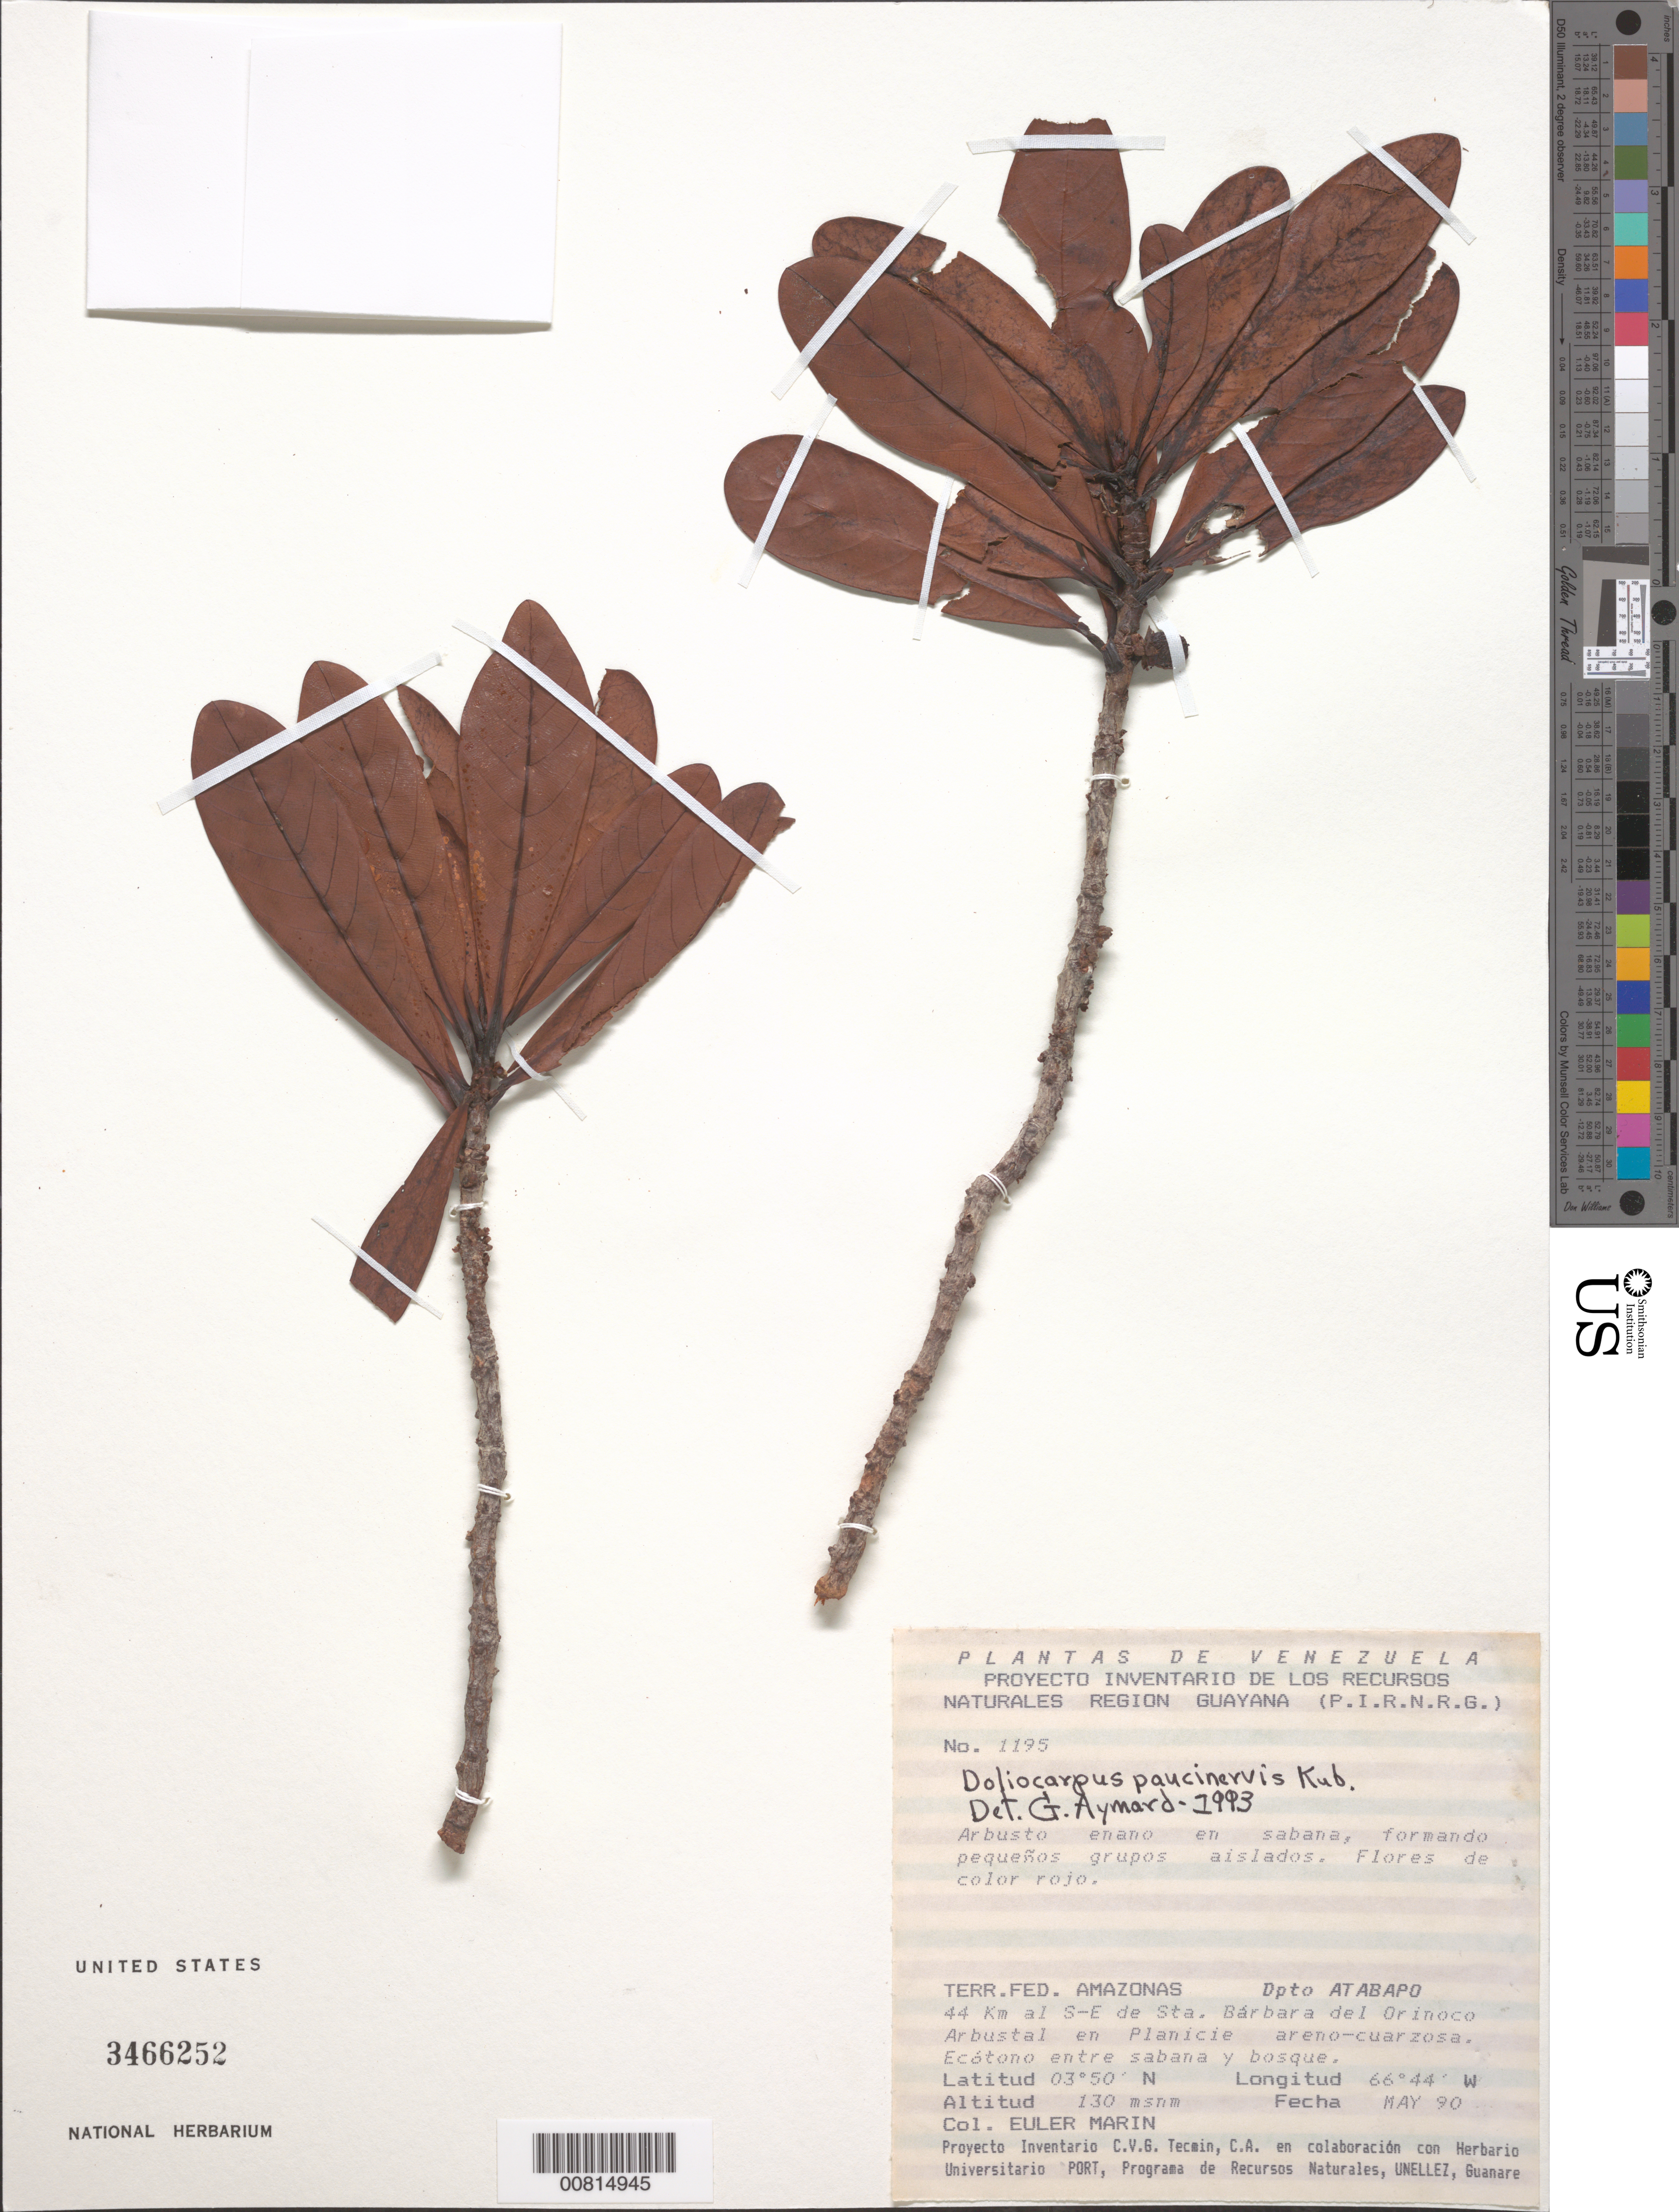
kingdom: Plantae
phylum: Tracheophyta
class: Magnoliopsida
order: Dilleniales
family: Dilleniaceae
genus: Doliocarpus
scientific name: Doliocarpus leiophyllus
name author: Kubitzki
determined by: Victor Longhi Monzoli, João, (BRAZIL)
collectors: E. Marin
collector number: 1195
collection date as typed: May-90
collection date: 1990-05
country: Venezuela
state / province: Amazonas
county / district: Atabapo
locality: Santa Barbara del Orinoco, 44 km al SE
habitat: Arbustal en planicie areno-cuarzosa; ecótono entre sabana y bosque; en sabana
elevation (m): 130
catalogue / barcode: US 3466252